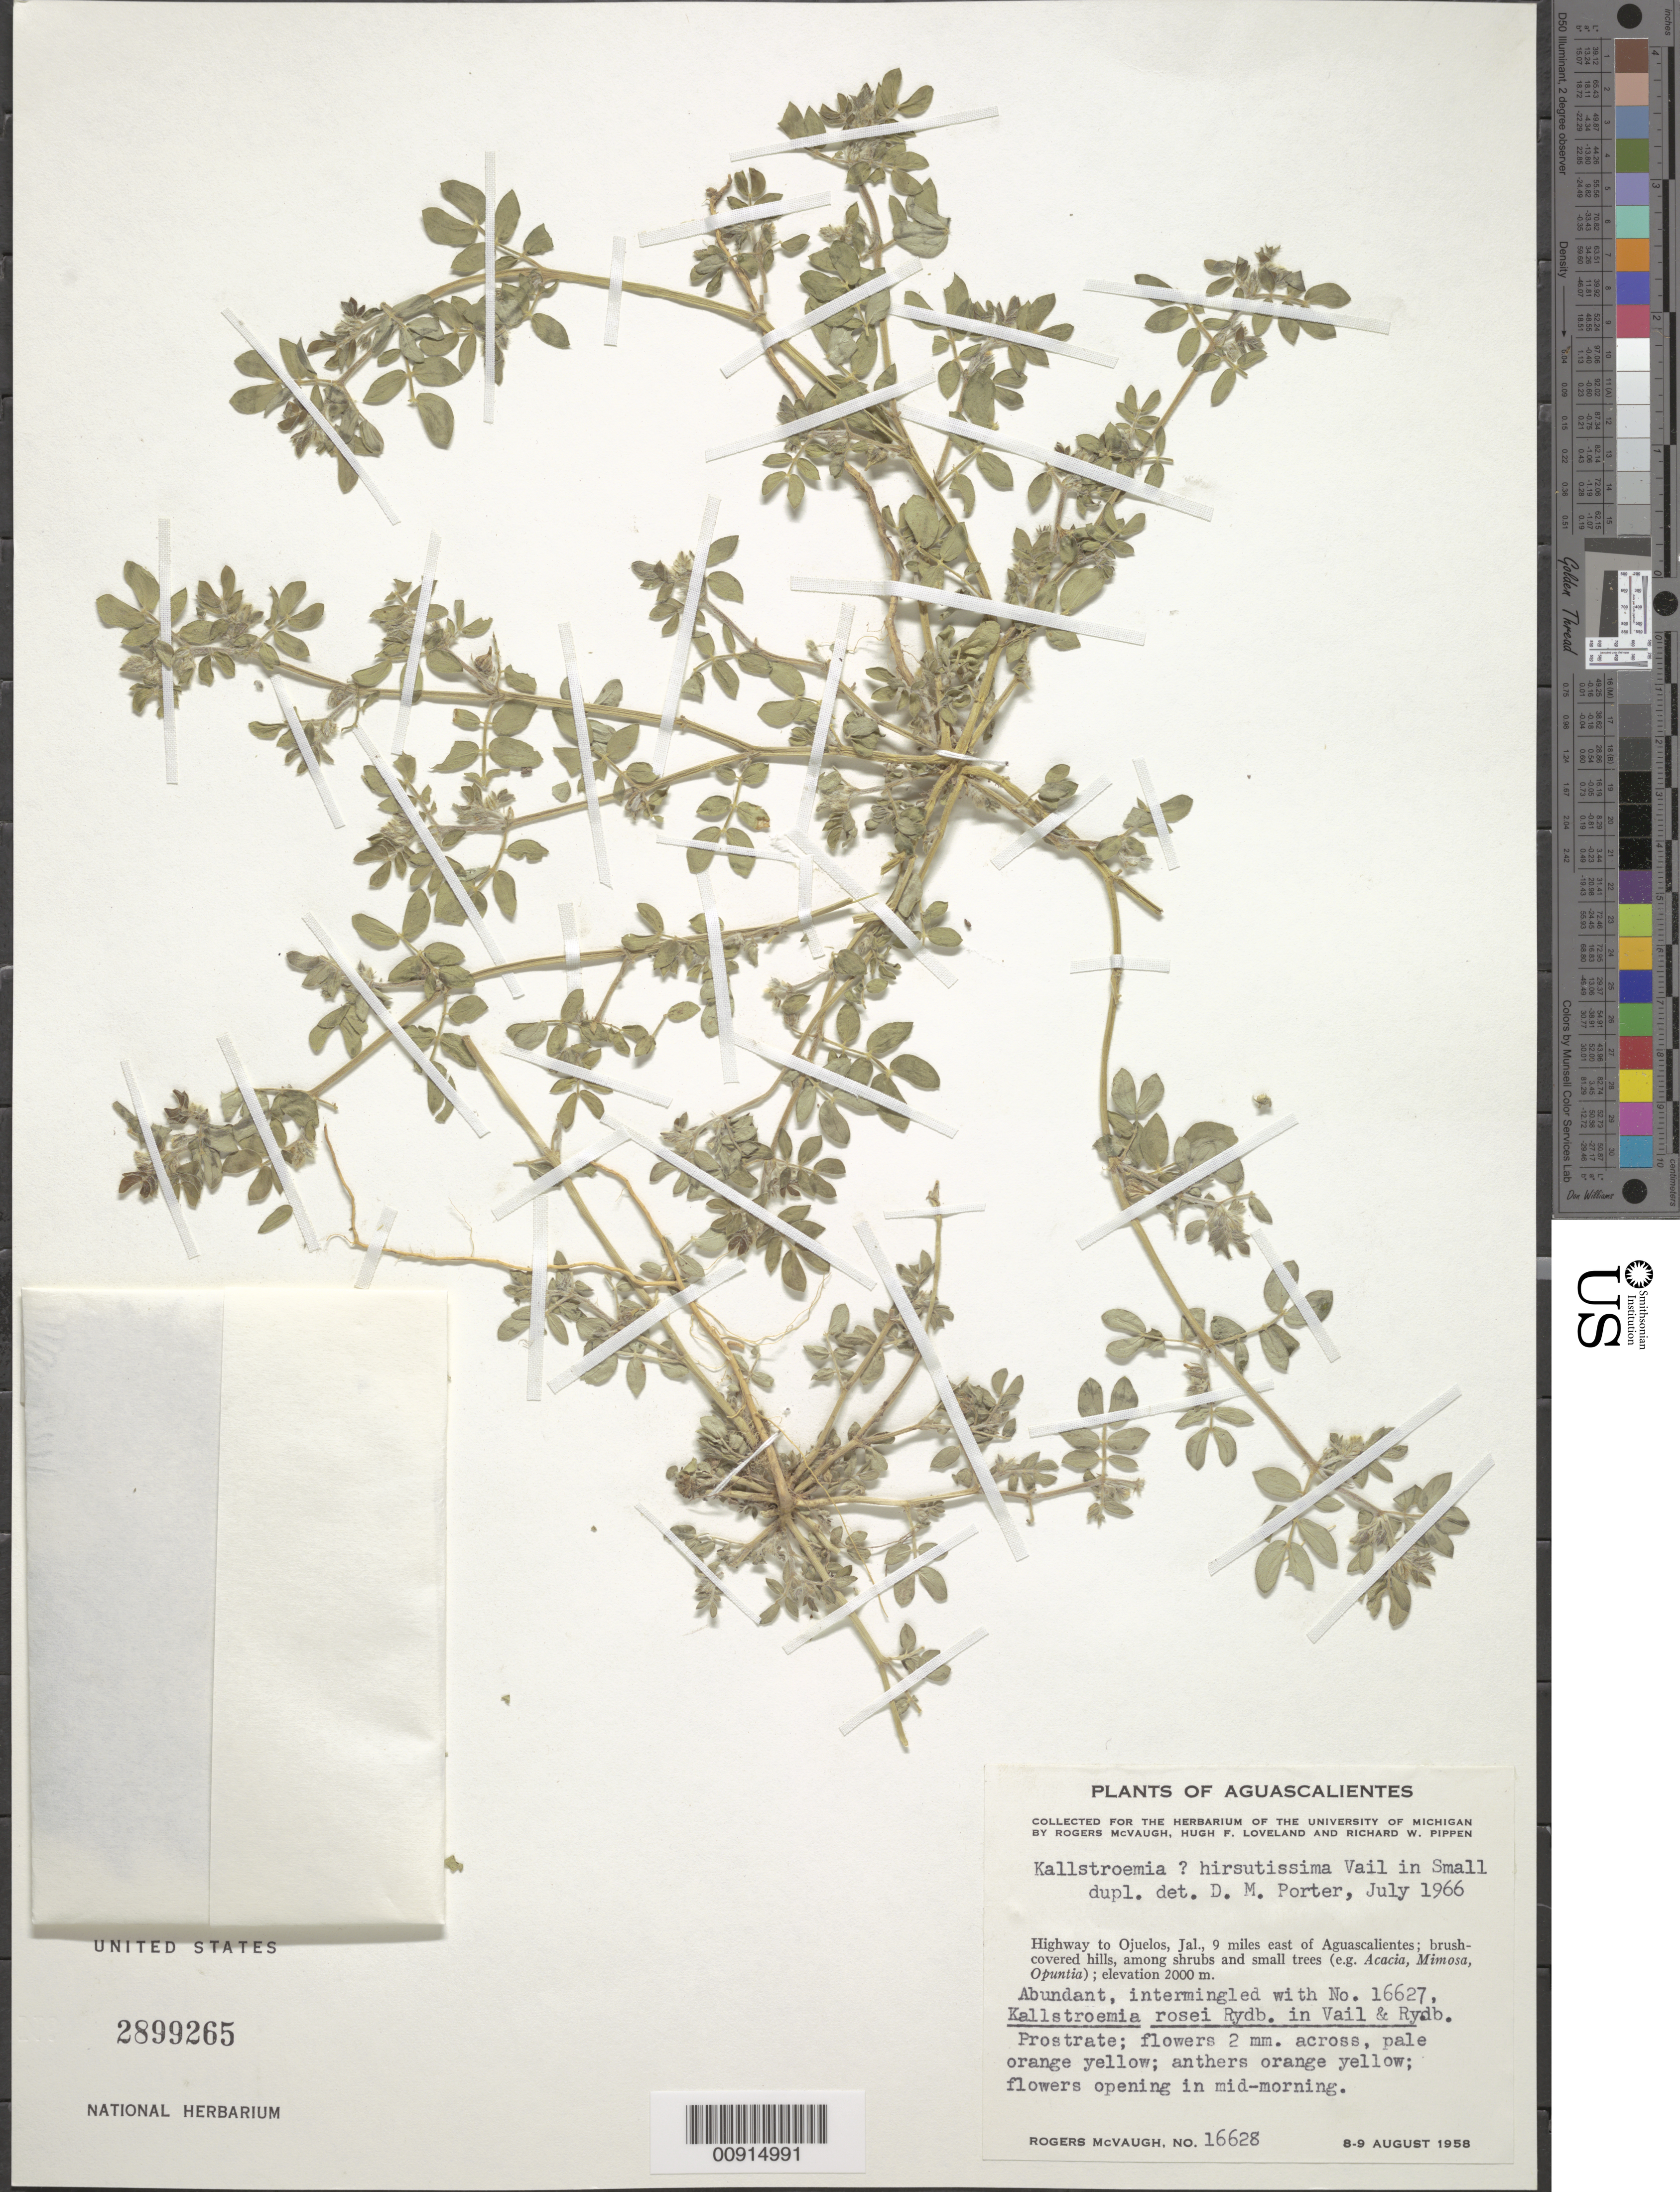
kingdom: Plantae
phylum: Tracheophyta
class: Magnoliopsida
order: Zygophyllales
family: Zygophyllaceae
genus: Kallstroemia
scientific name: Kallstroemia hirsutissima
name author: Vail in Small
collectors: R. McVaugh, H. Loveland & R. W. Pippen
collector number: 16628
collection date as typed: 08 Aug 1958 to 09 Aug 1958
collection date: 1958-08-08/1958-08-09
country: Mexico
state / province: Aguascalientes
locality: Highway to Ojuelos, Jal., 9 miles east of Aguascalientes.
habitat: Brush-covered hills, among shrubs and small trees (e.g. Acacia, Mimosa, Opuntia). Intermingled with No. 16627, K. rosei Rydb.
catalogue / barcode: US 2899265